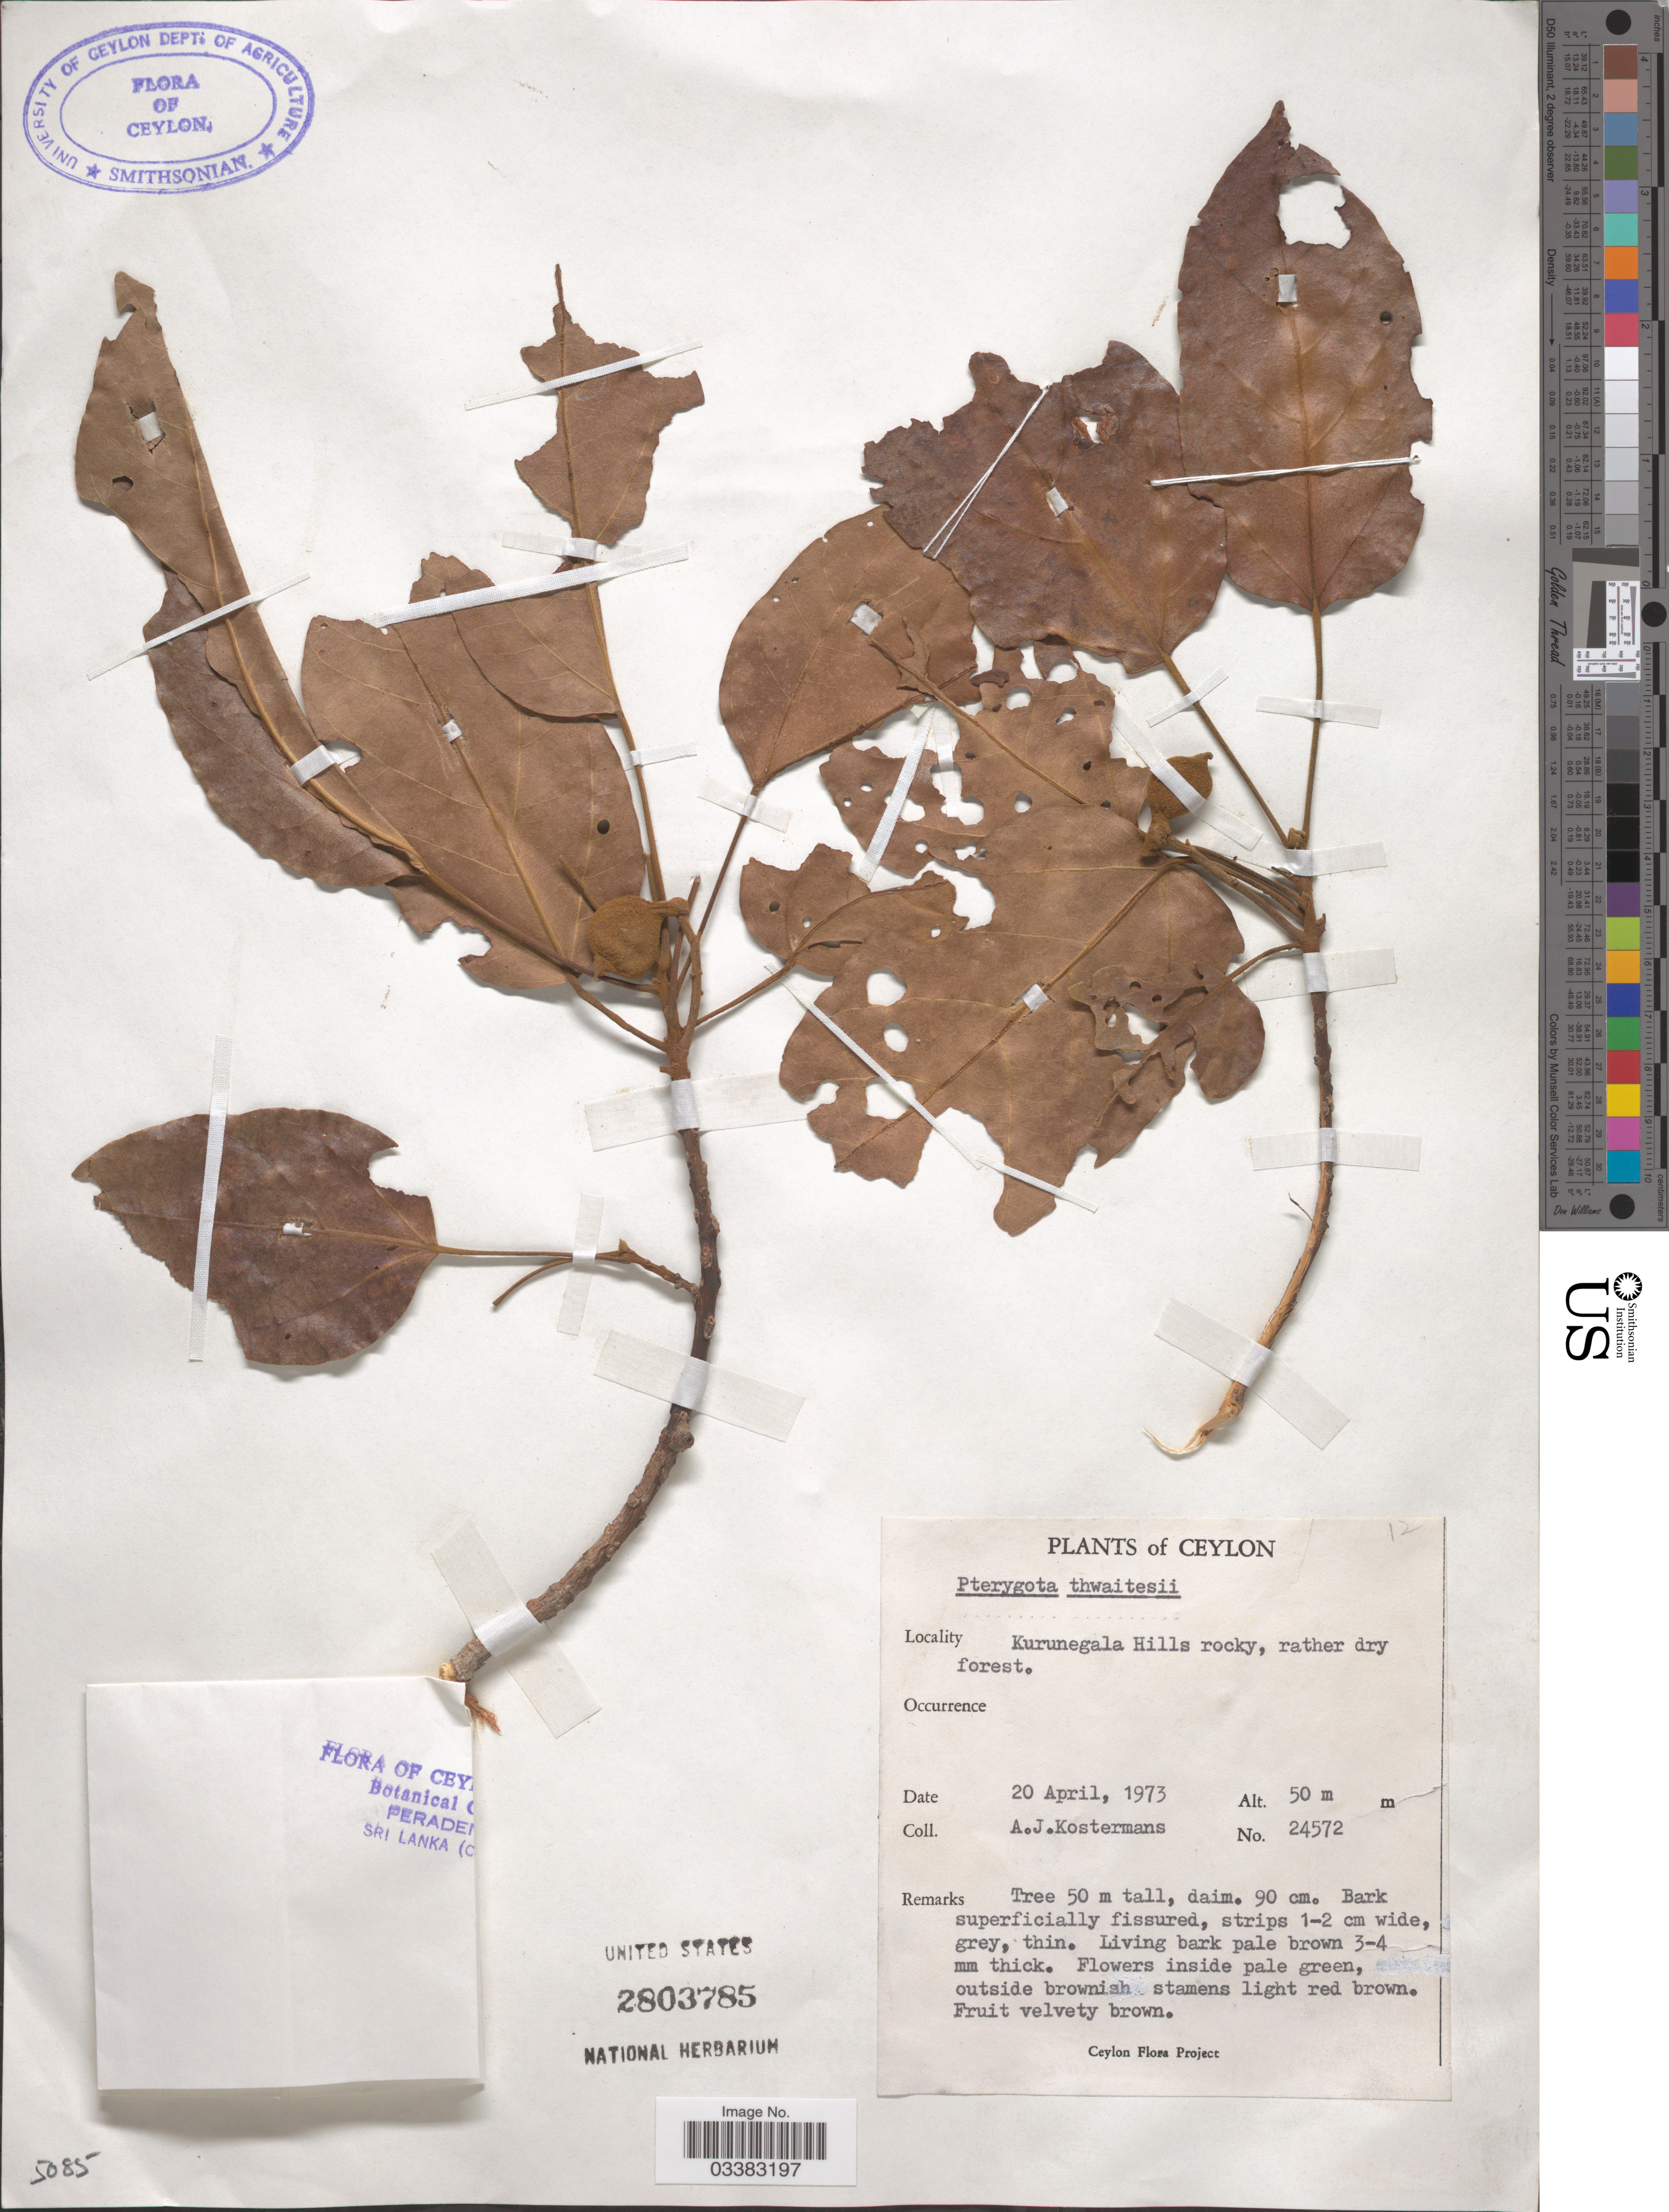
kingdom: Plantae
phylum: Tracheophyta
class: Magnoliopsida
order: Malvales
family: Malvaceae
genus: Pterygota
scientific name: Pterygota thwaitesii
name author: (Mast.) Alston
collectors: A. J. G. Kostermans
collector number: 24572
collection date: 1973-04-20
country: Sri Lanka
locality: Ceylon. Kurunegala Hills rocky, rather dry forest.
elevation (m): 50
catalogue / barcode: US 2803785